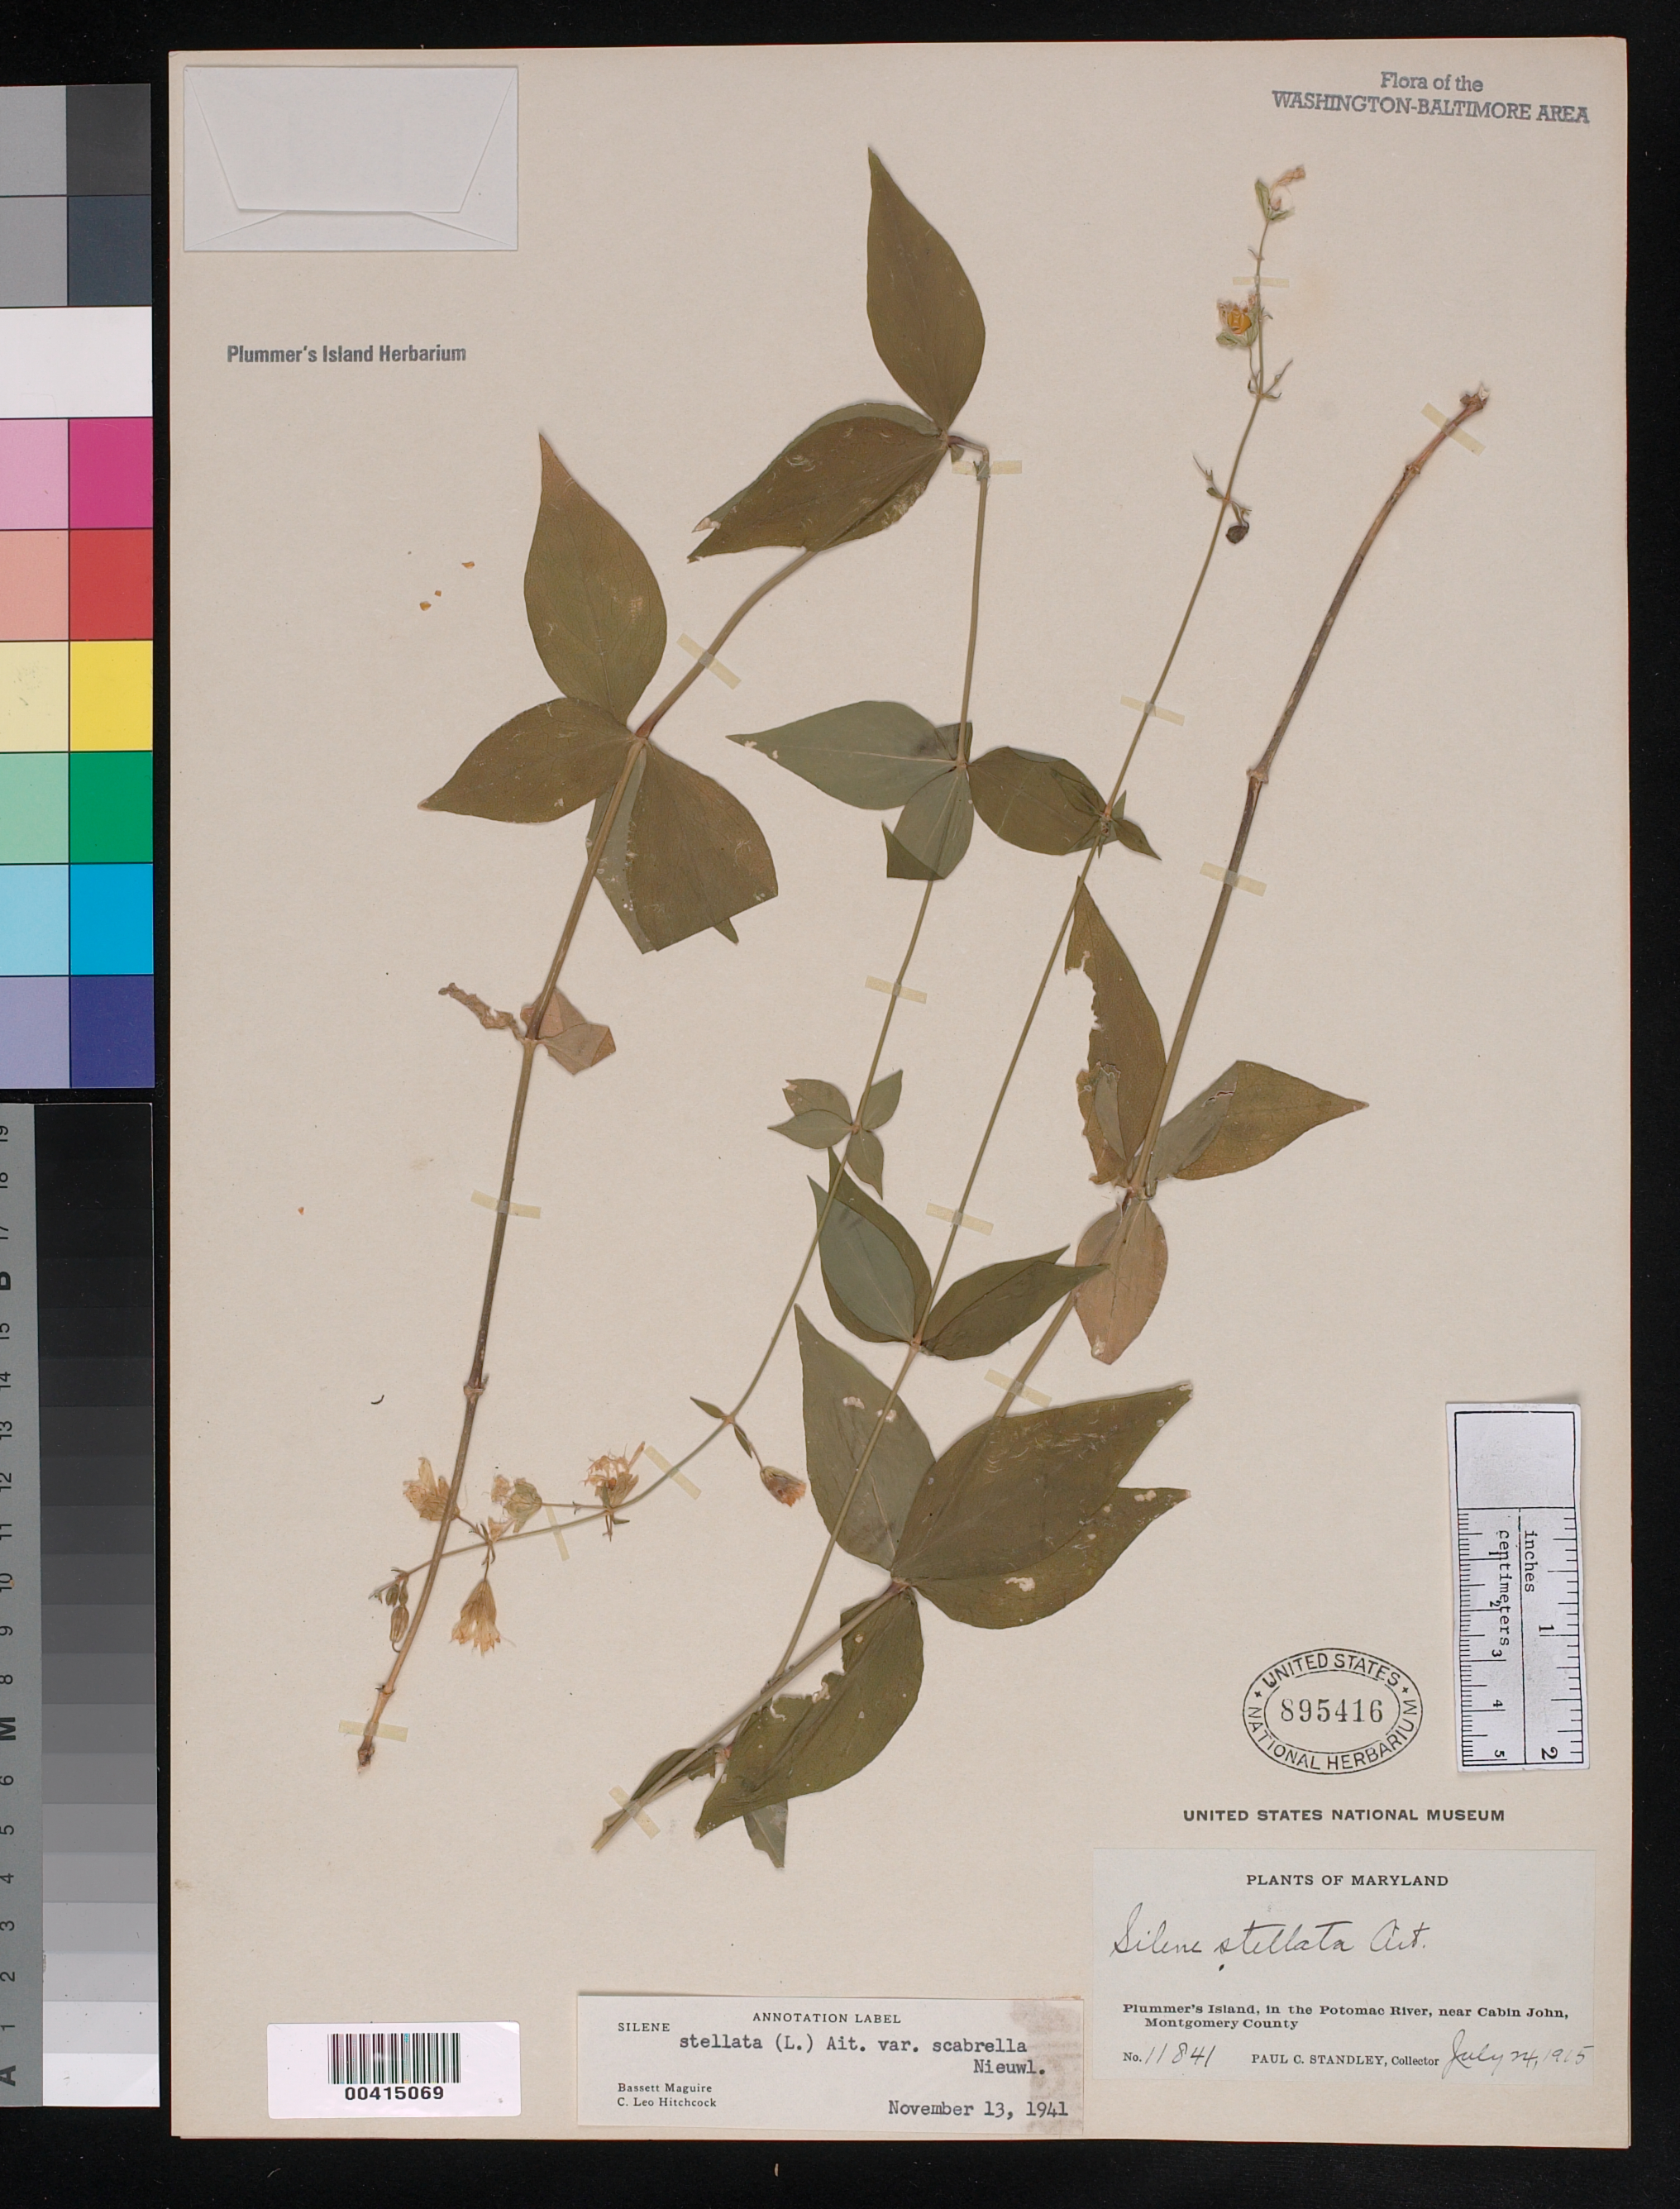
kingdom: Plantae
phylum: Tracheophyta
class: Magnoliopsida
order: Caryophyllales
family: Caryophyllaceae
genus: Silene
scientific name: Silene stellata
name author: (L.) Coyte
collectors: P. C. Standley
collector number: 11841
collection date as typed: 24 Jul 1915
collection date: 1915-07-24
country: United States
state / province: Maryland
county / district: Montgomery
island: Plummers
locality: Plummer's Island C. & O. Canal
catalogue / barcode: US 895416